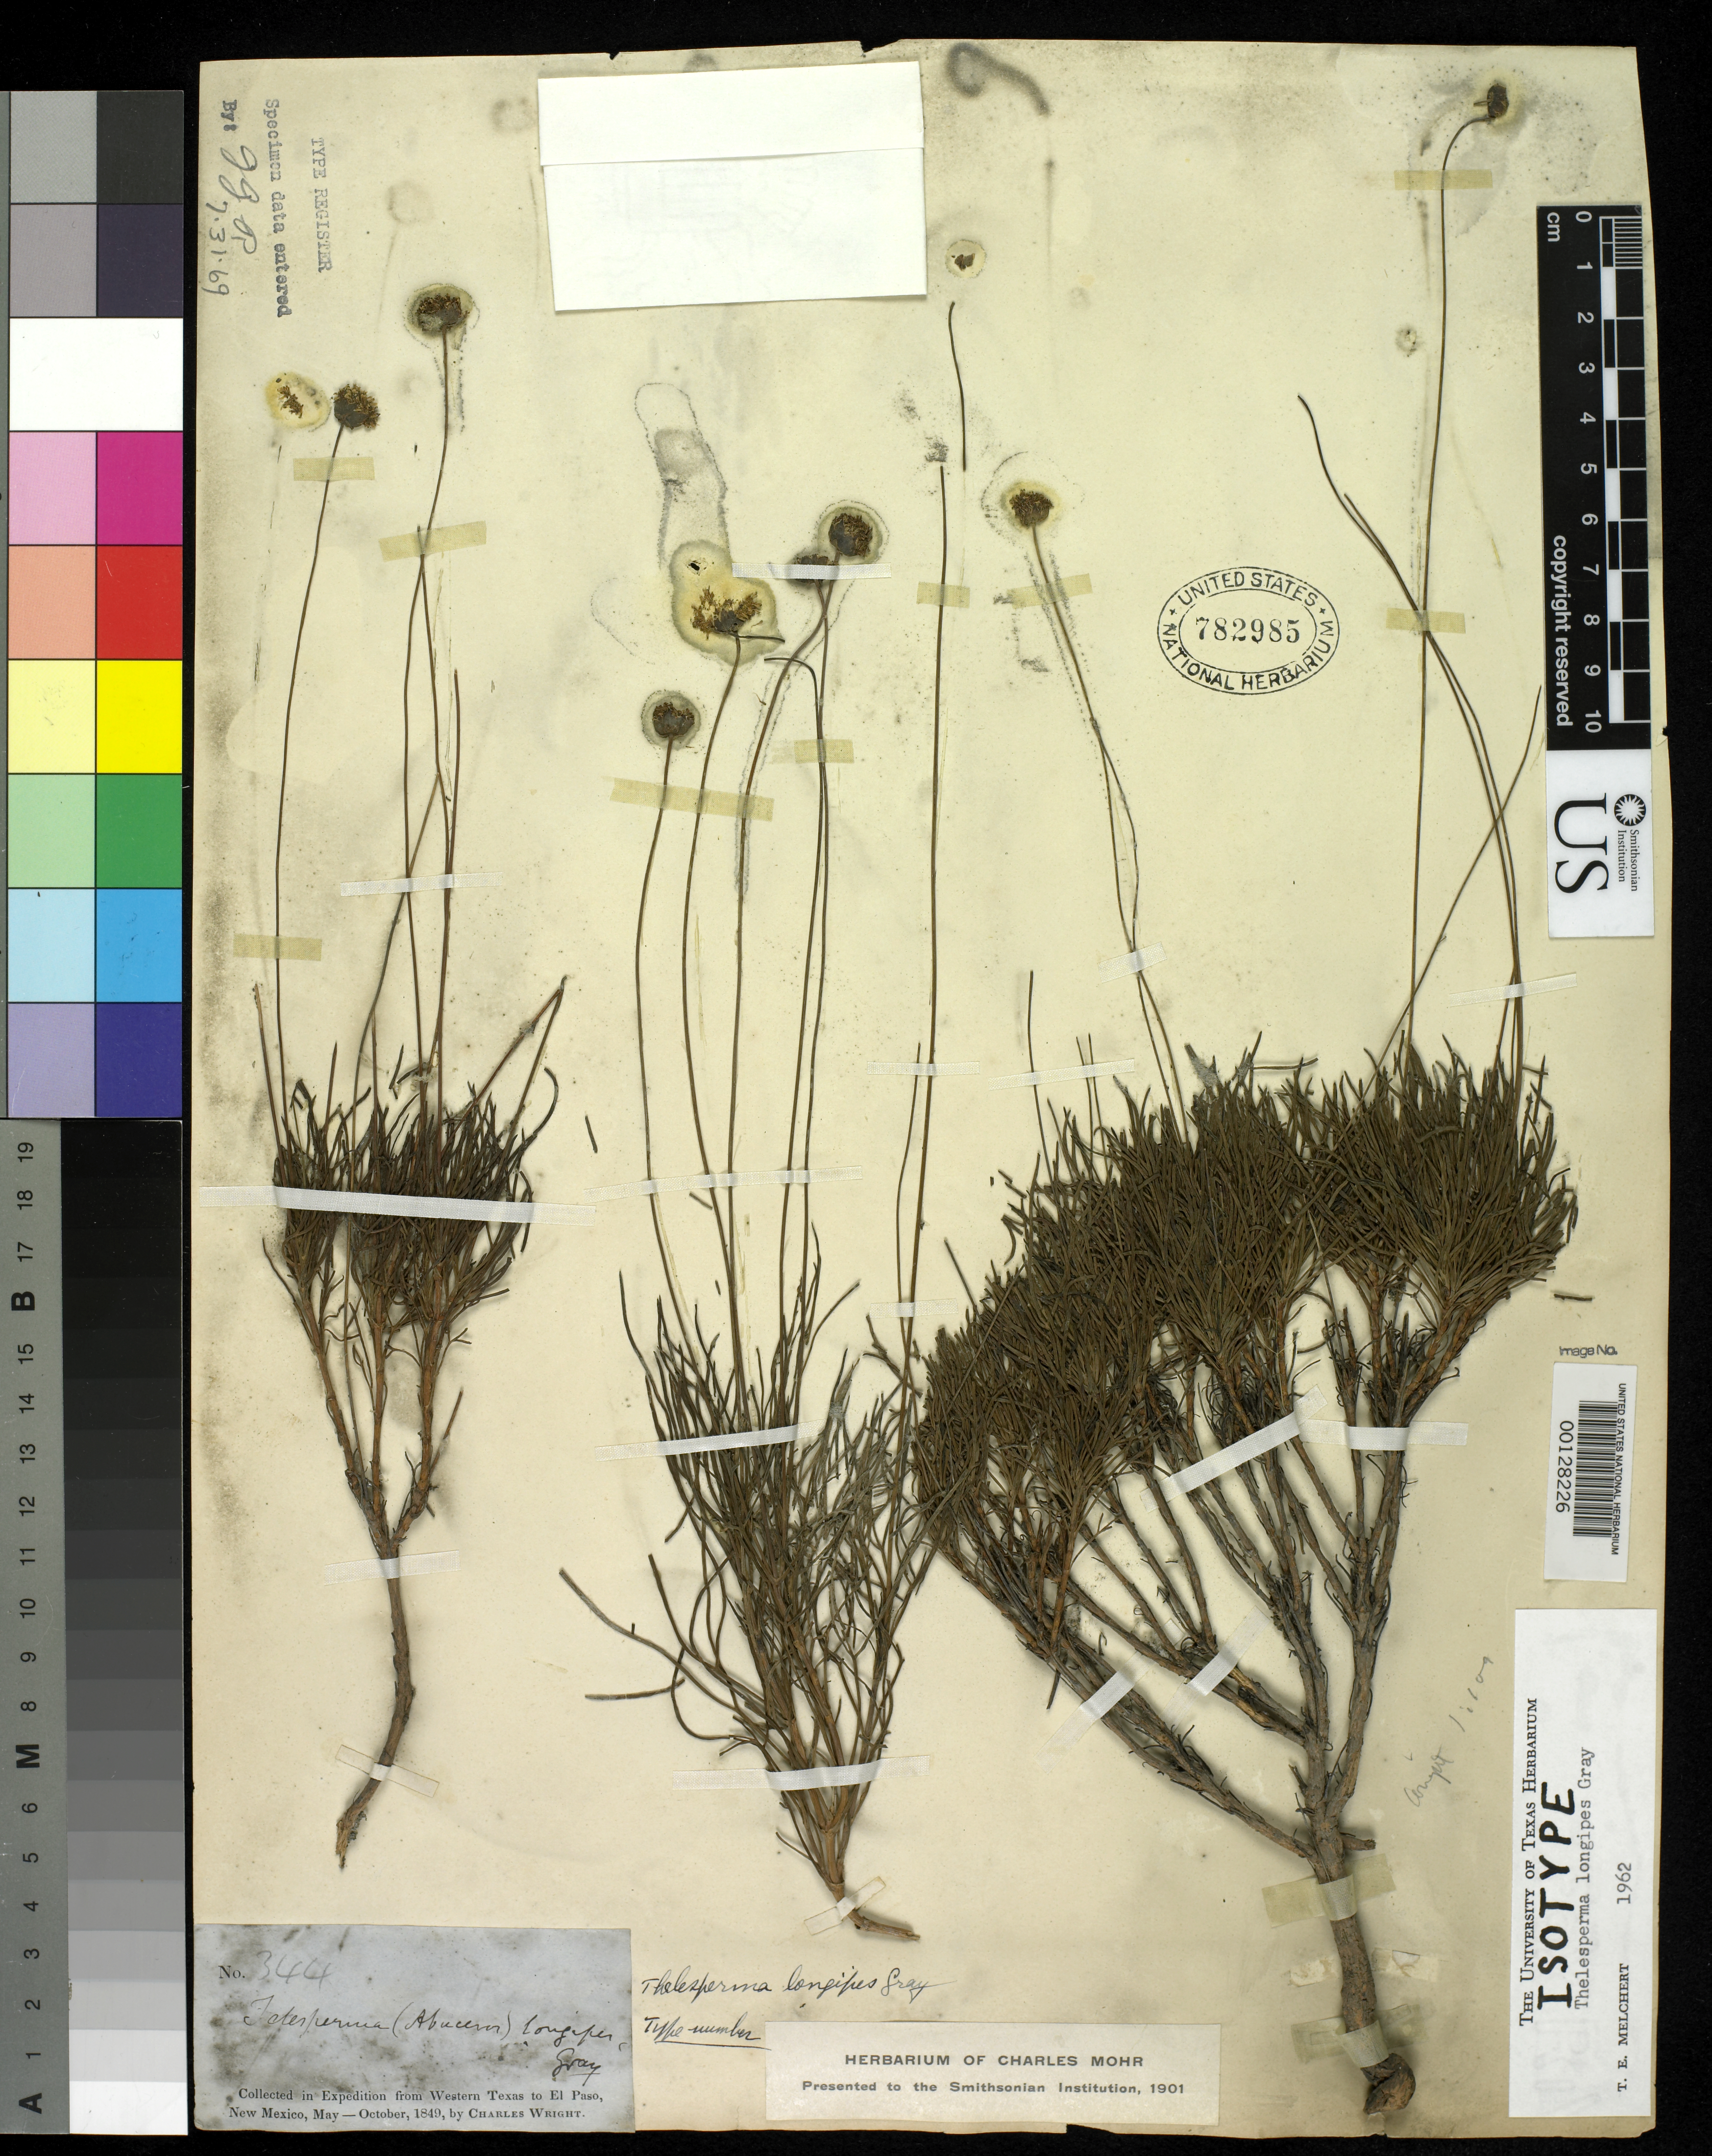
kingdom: Plantae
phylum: Tracheophyta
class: Magnoliopsida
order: Asterales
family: Asteraceae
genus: Thelesperma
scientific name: Thelesperma longipes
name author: A. Gray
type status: Isotype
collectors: C. Wright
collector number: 344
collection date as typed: May 1849 to -- Oct 1849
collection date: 1849-05/1849-10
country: United States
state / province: New Mexico / Texas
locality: San Pedro or Devil's River.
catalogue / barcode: US 782985